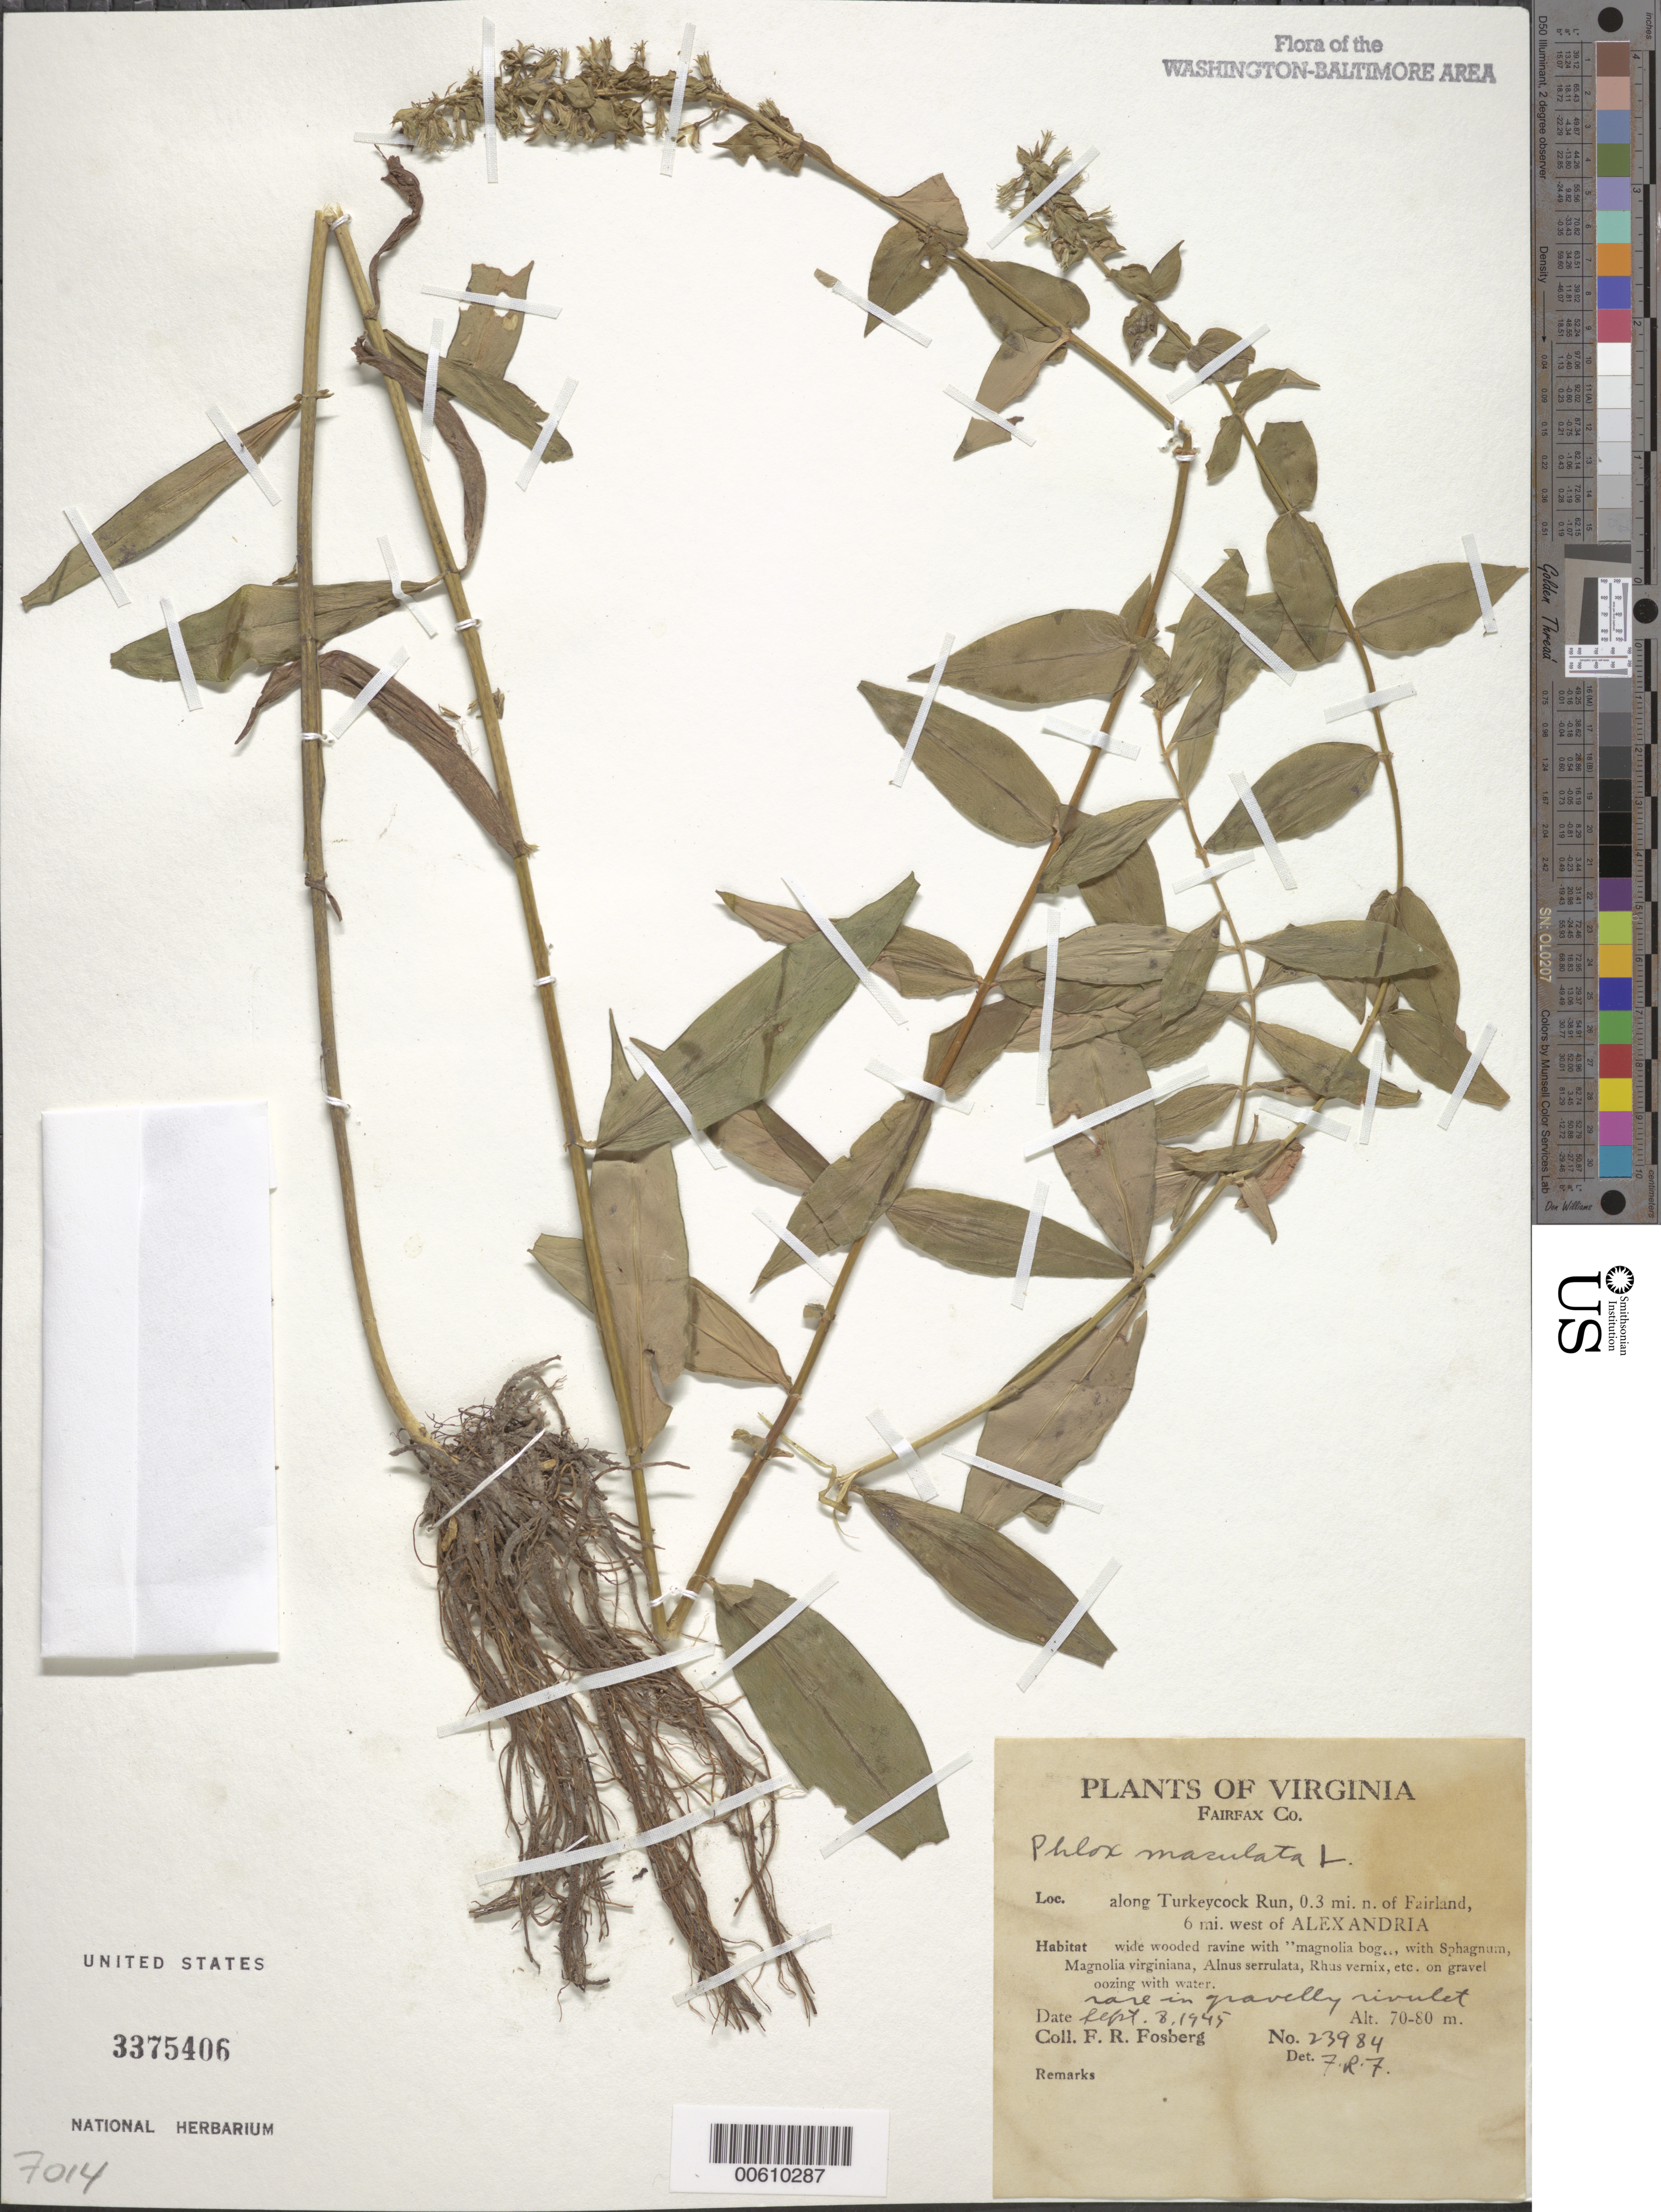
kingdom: Plantae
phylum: Tracheophyta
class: Magnoliopsida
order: Ericales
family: Polemoniaceae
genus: Phlox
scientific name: Phlox maculata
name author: L.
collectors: F. R. Fosberg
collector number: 23984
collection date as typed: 08 Sep 1945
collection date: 1945-09-08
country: United States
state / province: Virginia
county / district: Fairfax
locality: Along Turkeycock Run, N of Fairland, W of Alexandria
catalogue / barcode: US 3375406